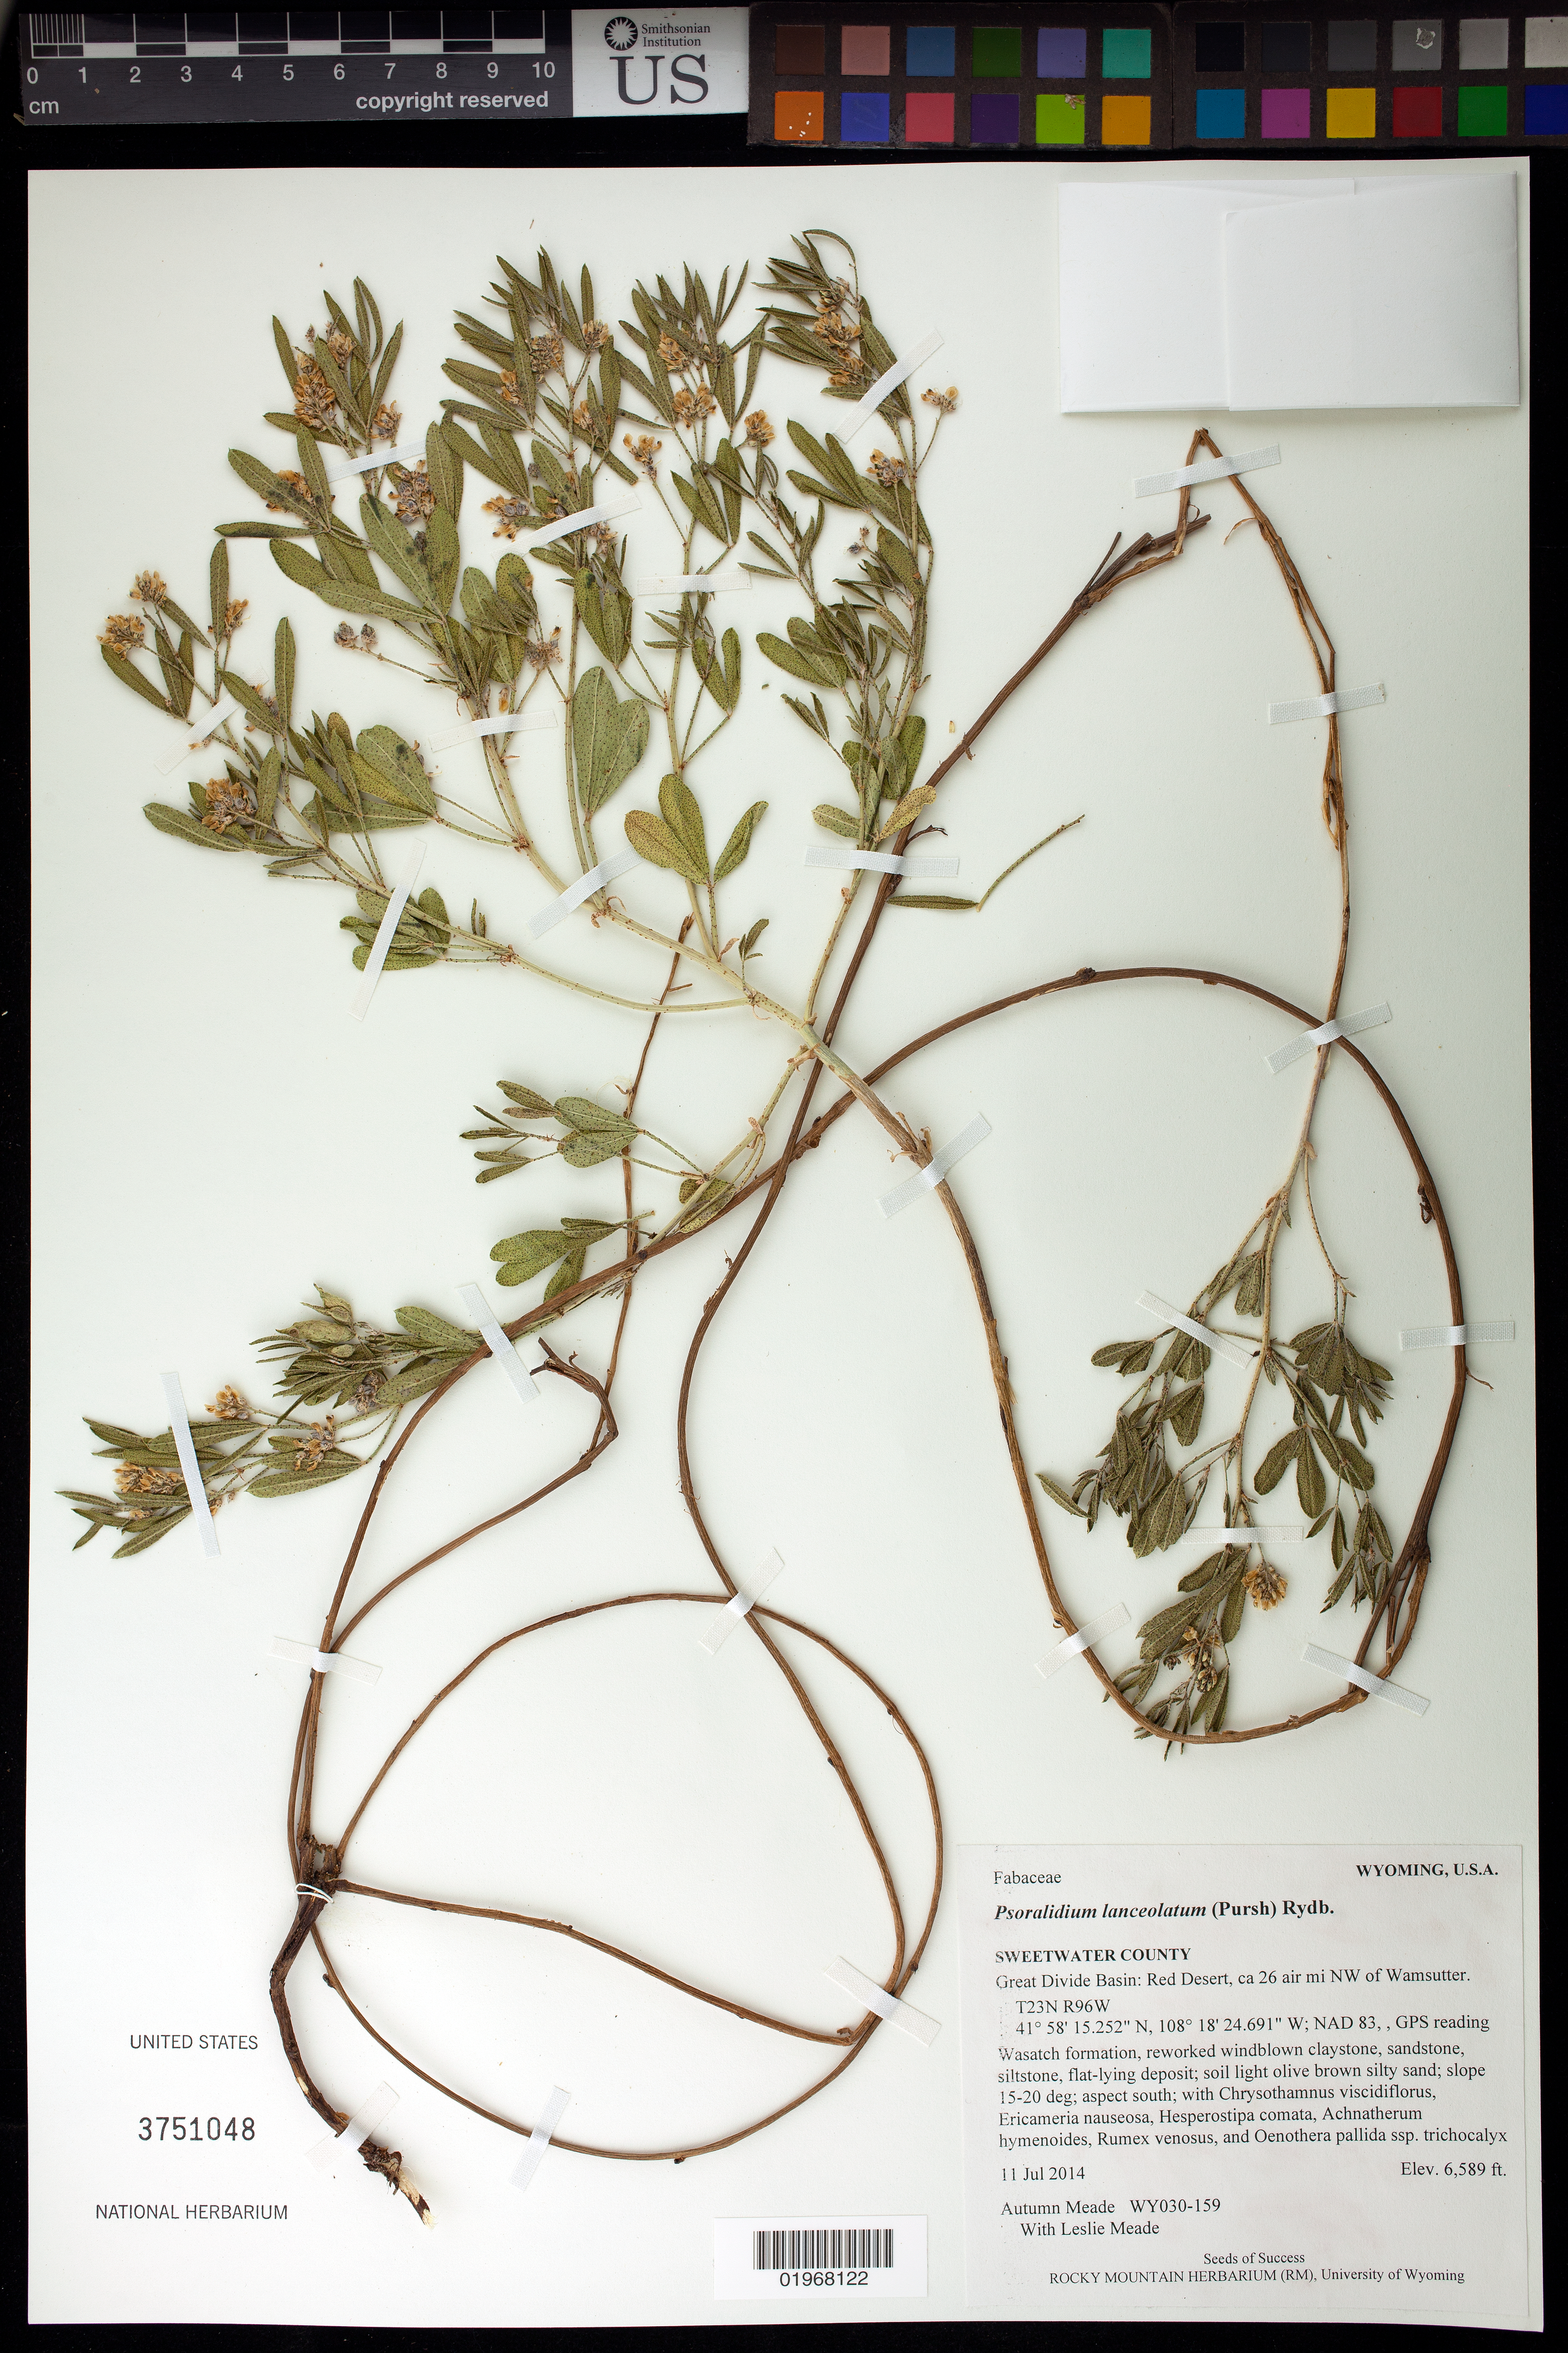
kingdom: Plantae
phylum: Tracheophyta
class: Magnoliopsida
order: Fabales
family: Fabaceae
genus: Psoralidium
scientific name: Psoralidium lanceolatum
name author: (Pursh) Rydb.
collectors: A. Meade & L. Meade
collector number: WY030-159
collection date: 2014-07-11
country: United States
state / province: Wyoming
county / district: Sweetwater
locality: Great Divide Basin: Red Desert, ca 26 air mi. NW of Wamsutte.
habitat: Reworked windblown claystone, sandstone, siltstone, flat-lying deposit, soil light olive brown silty sand.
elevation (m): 2008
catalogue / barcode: US 3751048